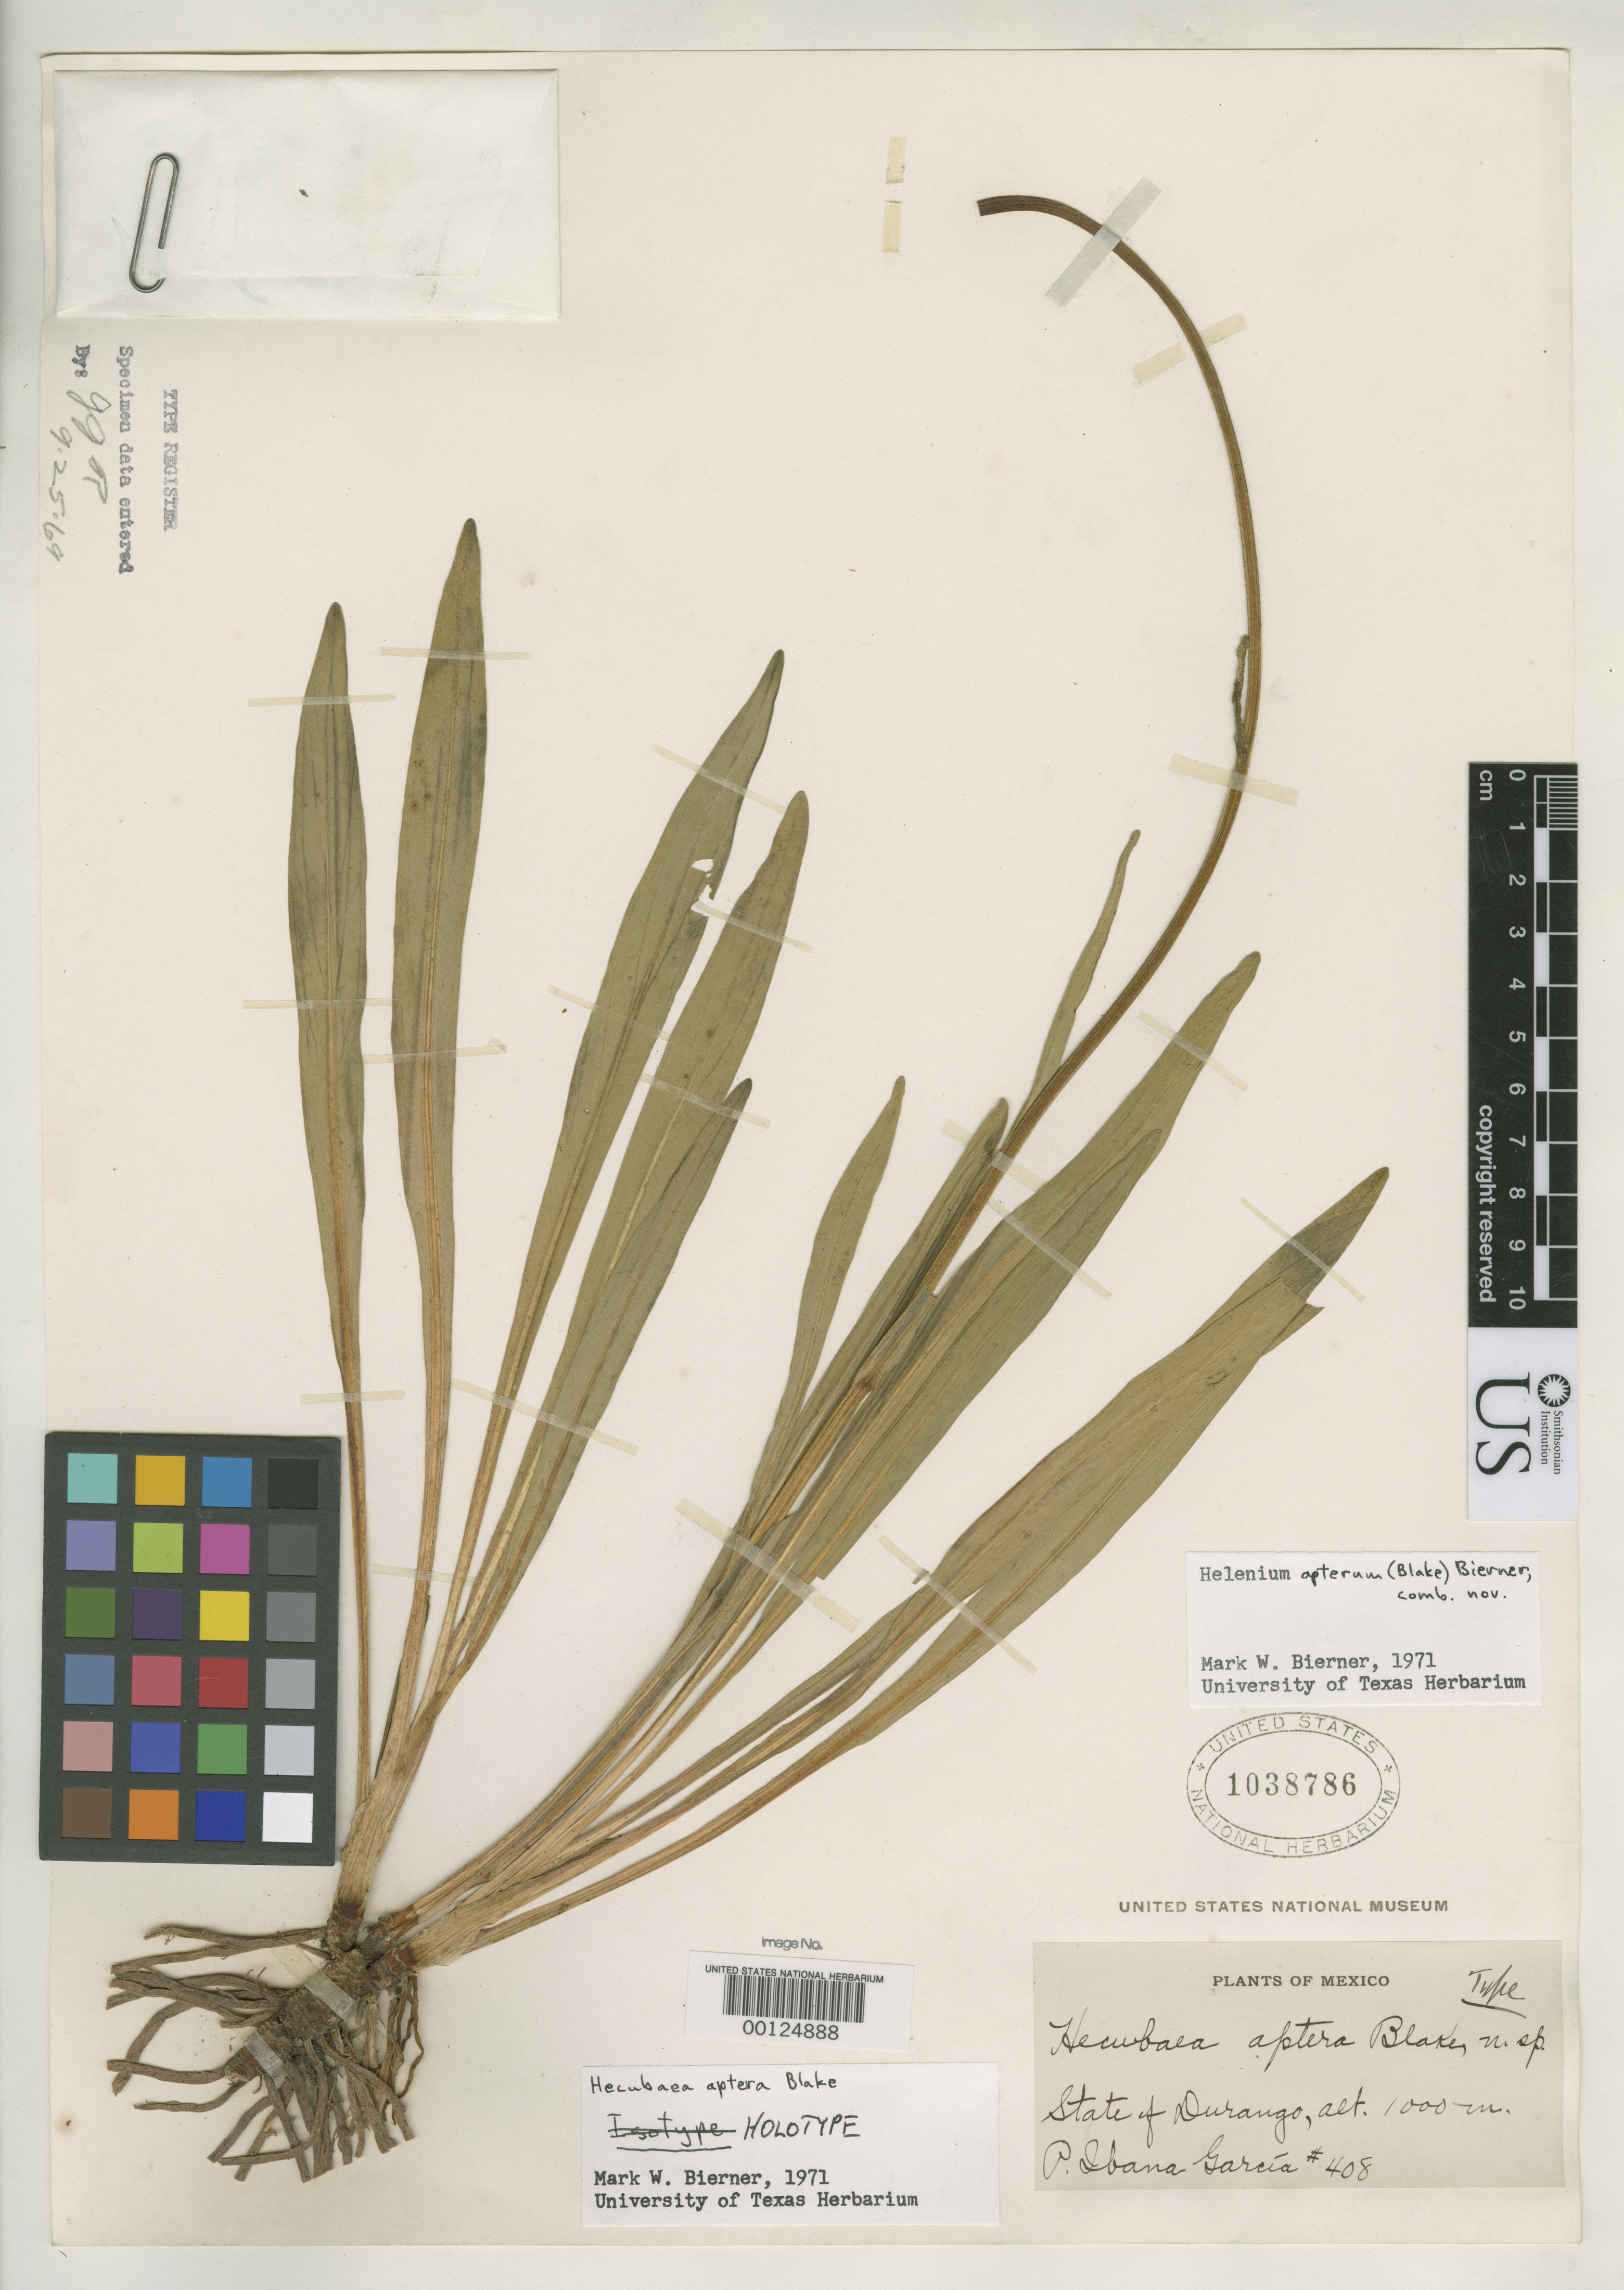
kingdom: Plantae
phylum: Tracheophyta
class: Magnoliopsida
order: Asterales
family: Asteraceae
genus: Hecubaea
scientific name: Hecubaea aptera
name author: S.F. Blake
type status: Holotype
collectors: J. G. Garcia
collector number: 408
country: Mexico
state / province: Durango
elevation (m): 1000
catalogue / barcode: US 1038786